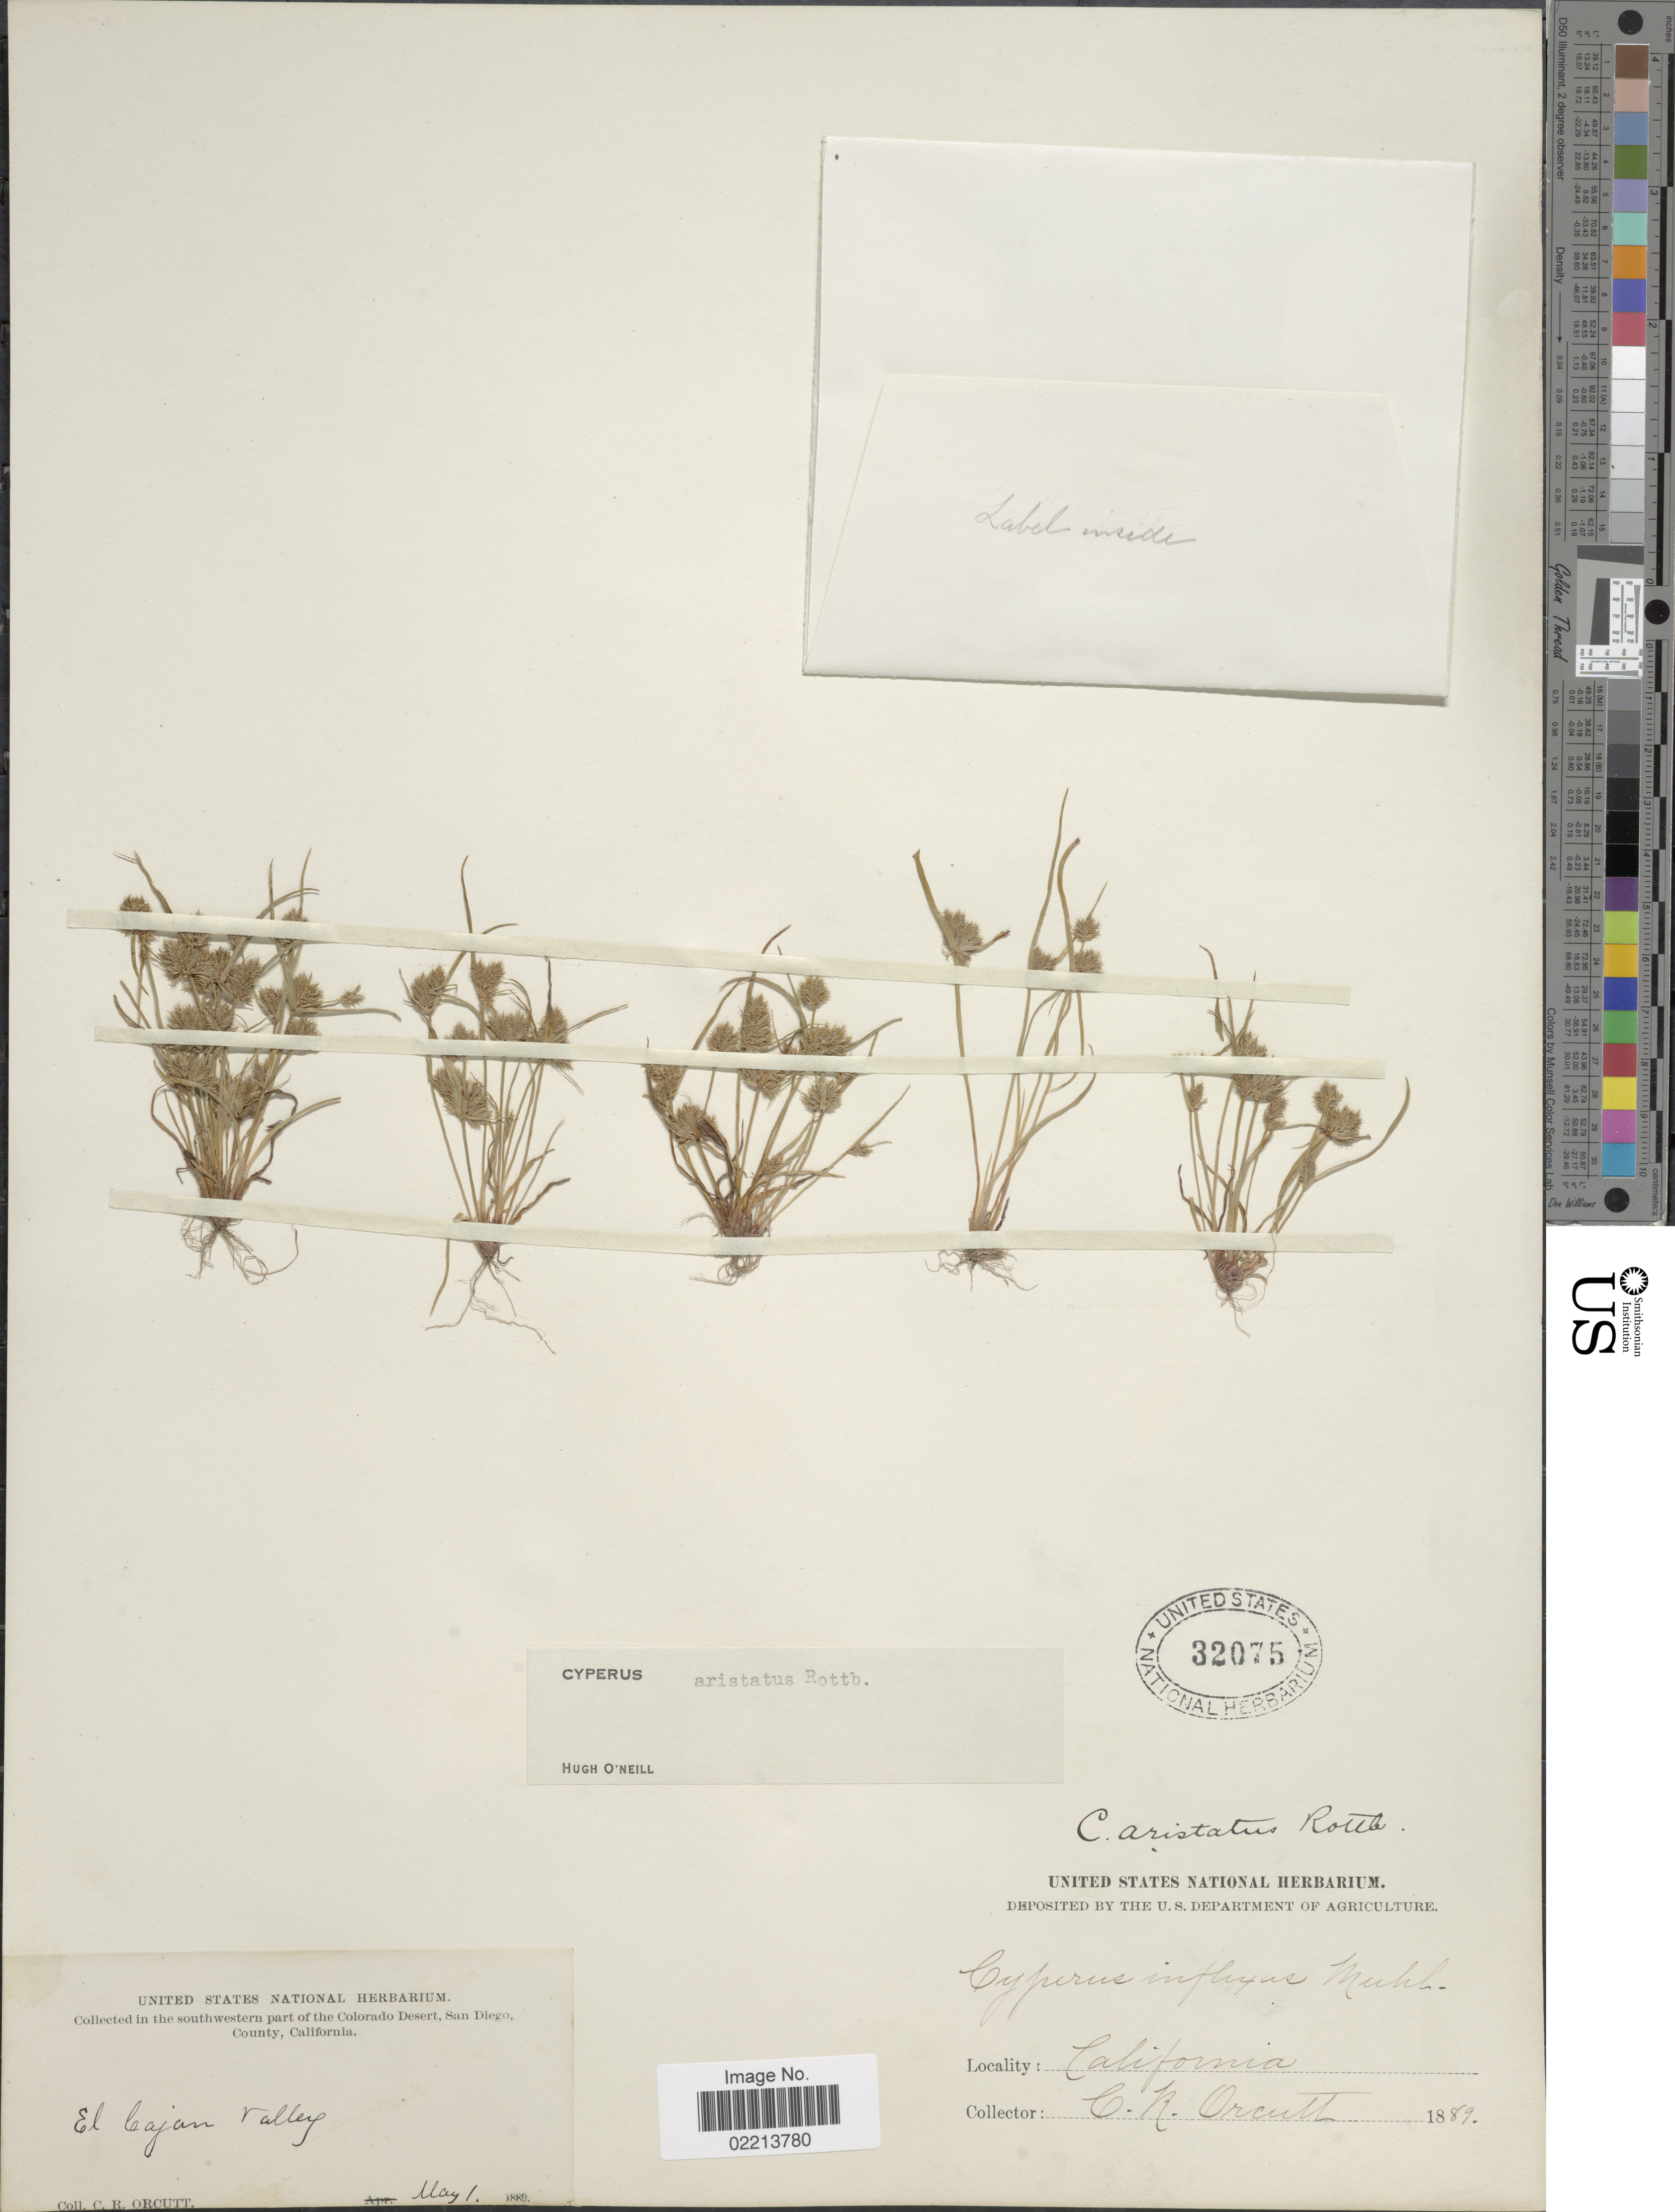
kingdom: Plantae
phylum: Tracheophyta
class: Liliopsida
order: Poales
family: Cyperaceae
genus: Cyperus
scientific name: Cyperus squarrosus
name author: L.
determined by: Strong, Mark T., (BOT), Smithsonian Institution - National Museum of Natural History (UNITED STATES)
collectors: C. R. Orcutt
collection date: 1889-05-01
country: United States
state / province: California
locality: El Cajan Valley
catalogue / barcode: US 32075